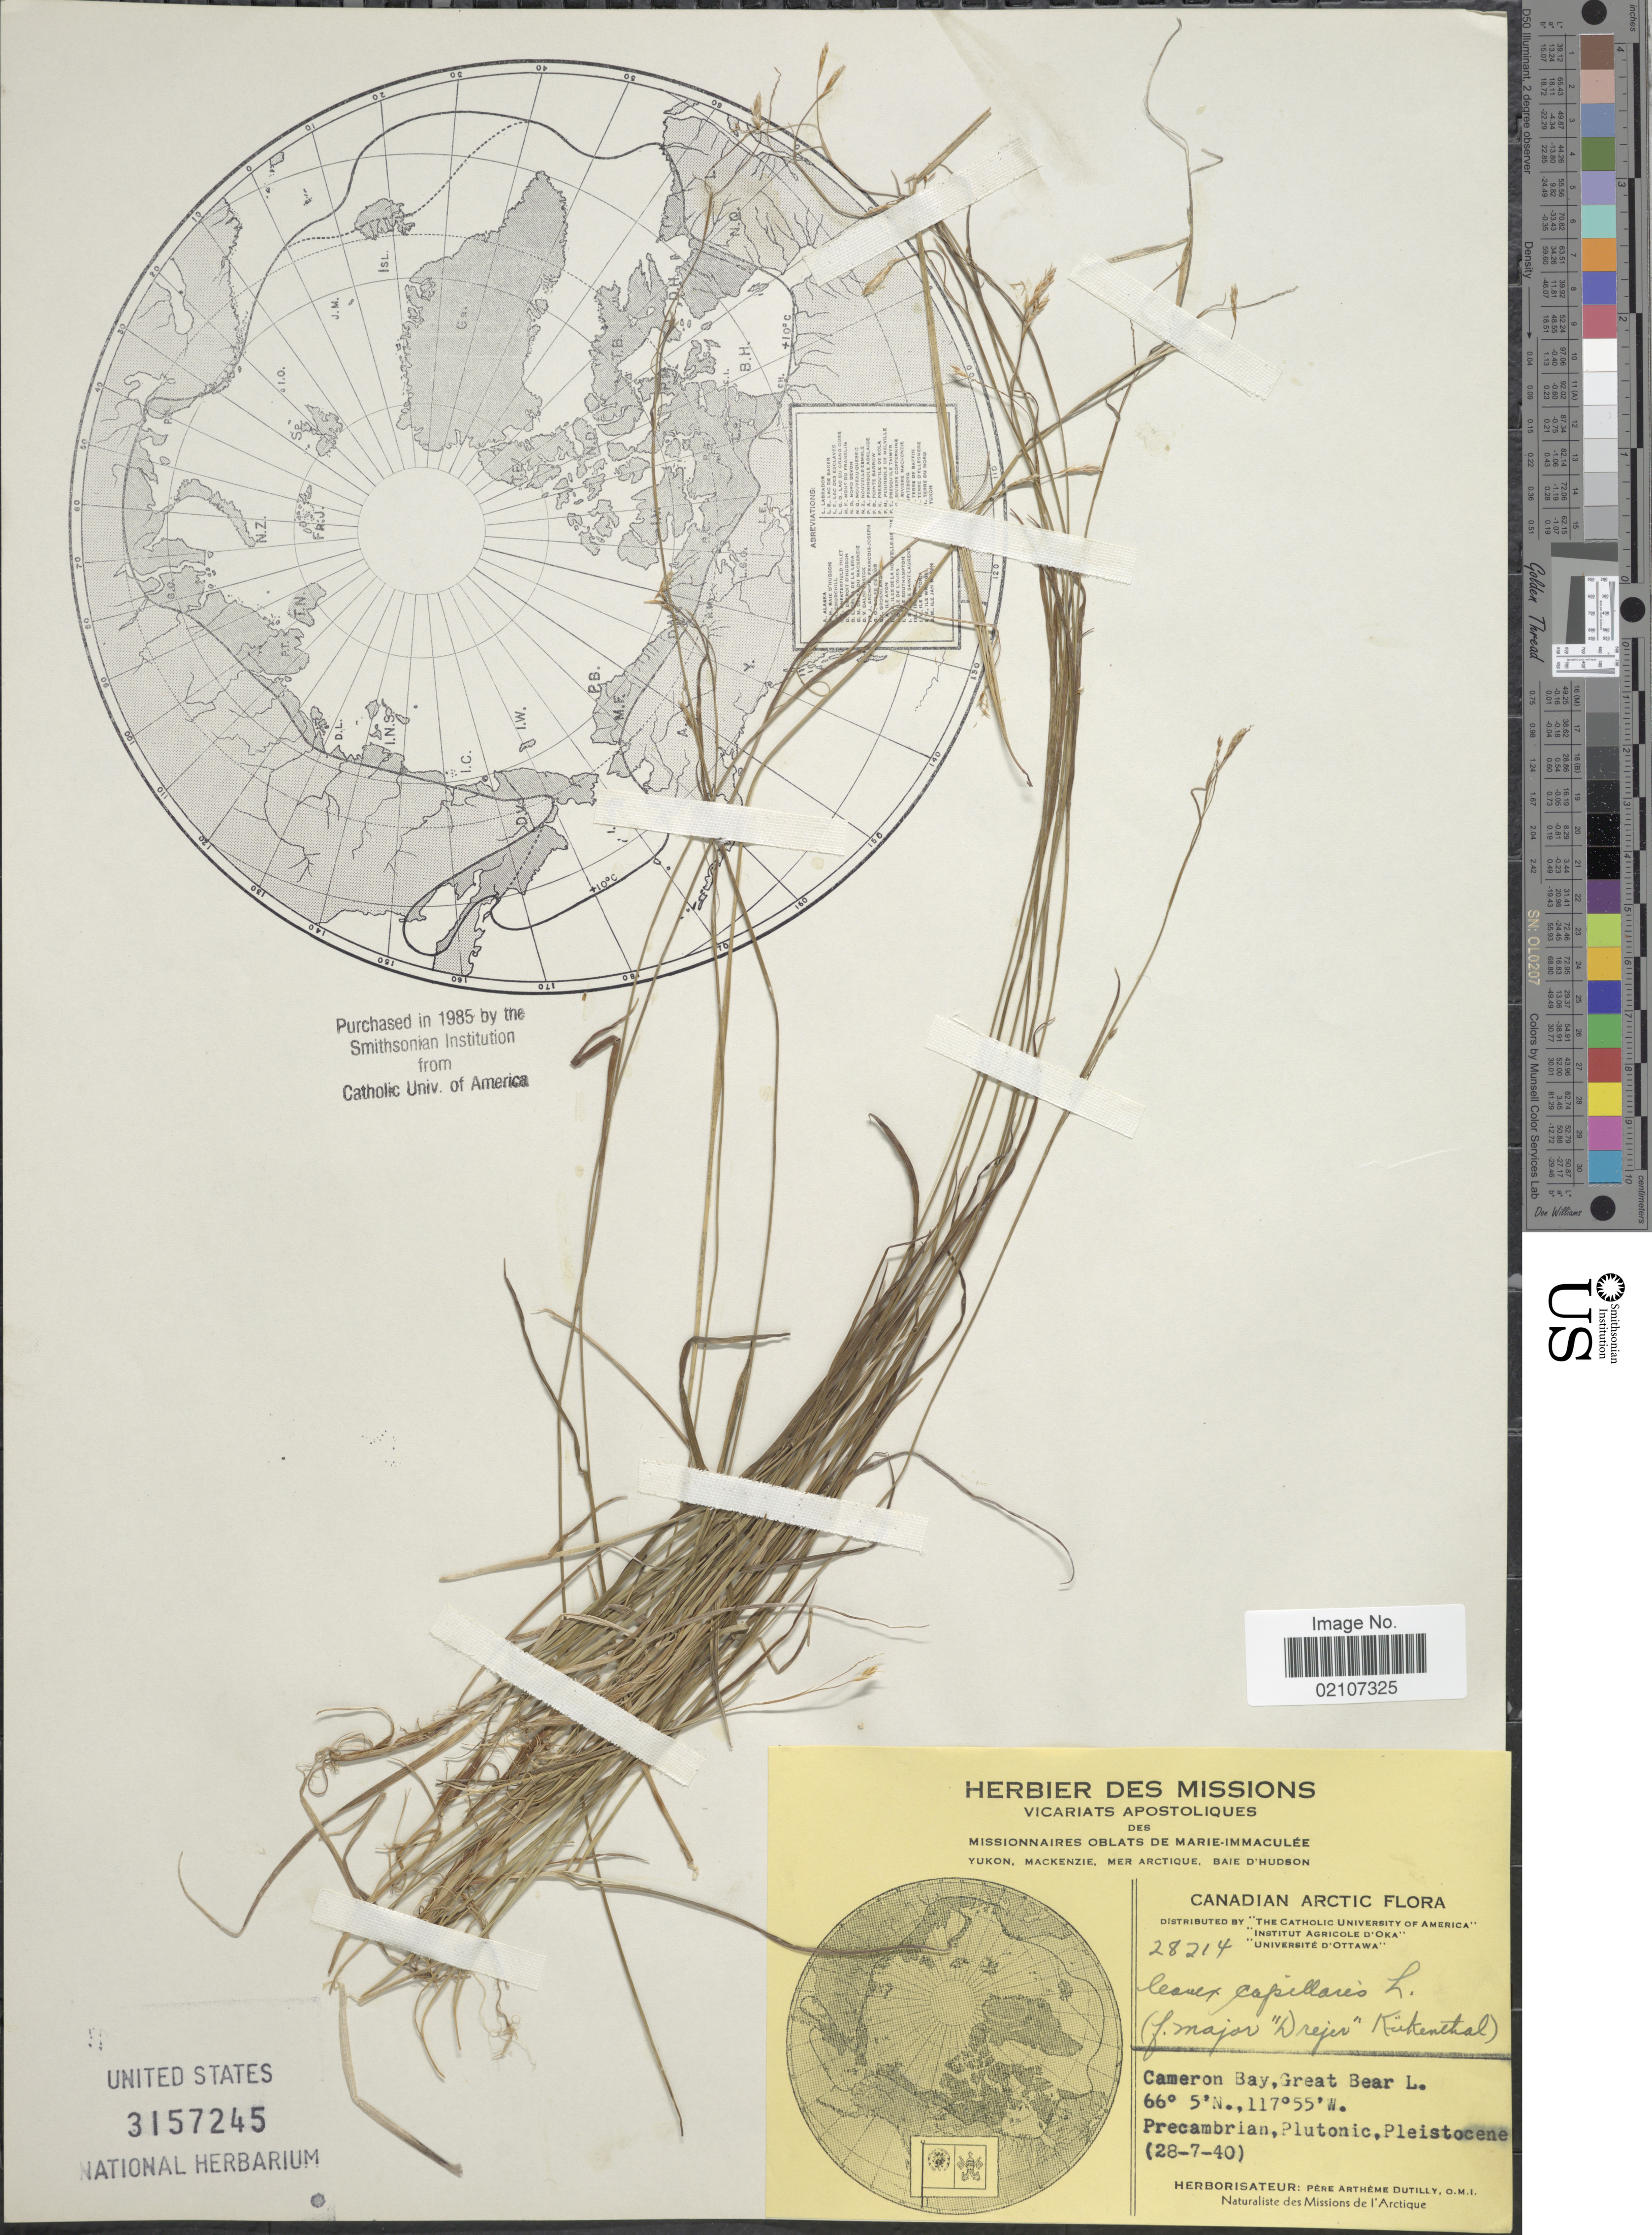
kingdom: Plantae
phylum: Tracheophyta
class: Liliopsida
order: Poales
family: Cyperaceae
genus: Carex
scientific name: Carex capillaris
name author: L.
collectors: P. Dutilly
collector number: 28214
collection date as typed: Transcribed d/m/y: 28/7/40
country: Canada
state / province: Northwest Territories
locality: Canadian Arctic. Cameorn Bay, Great Bear L.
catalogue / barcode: US 3157245